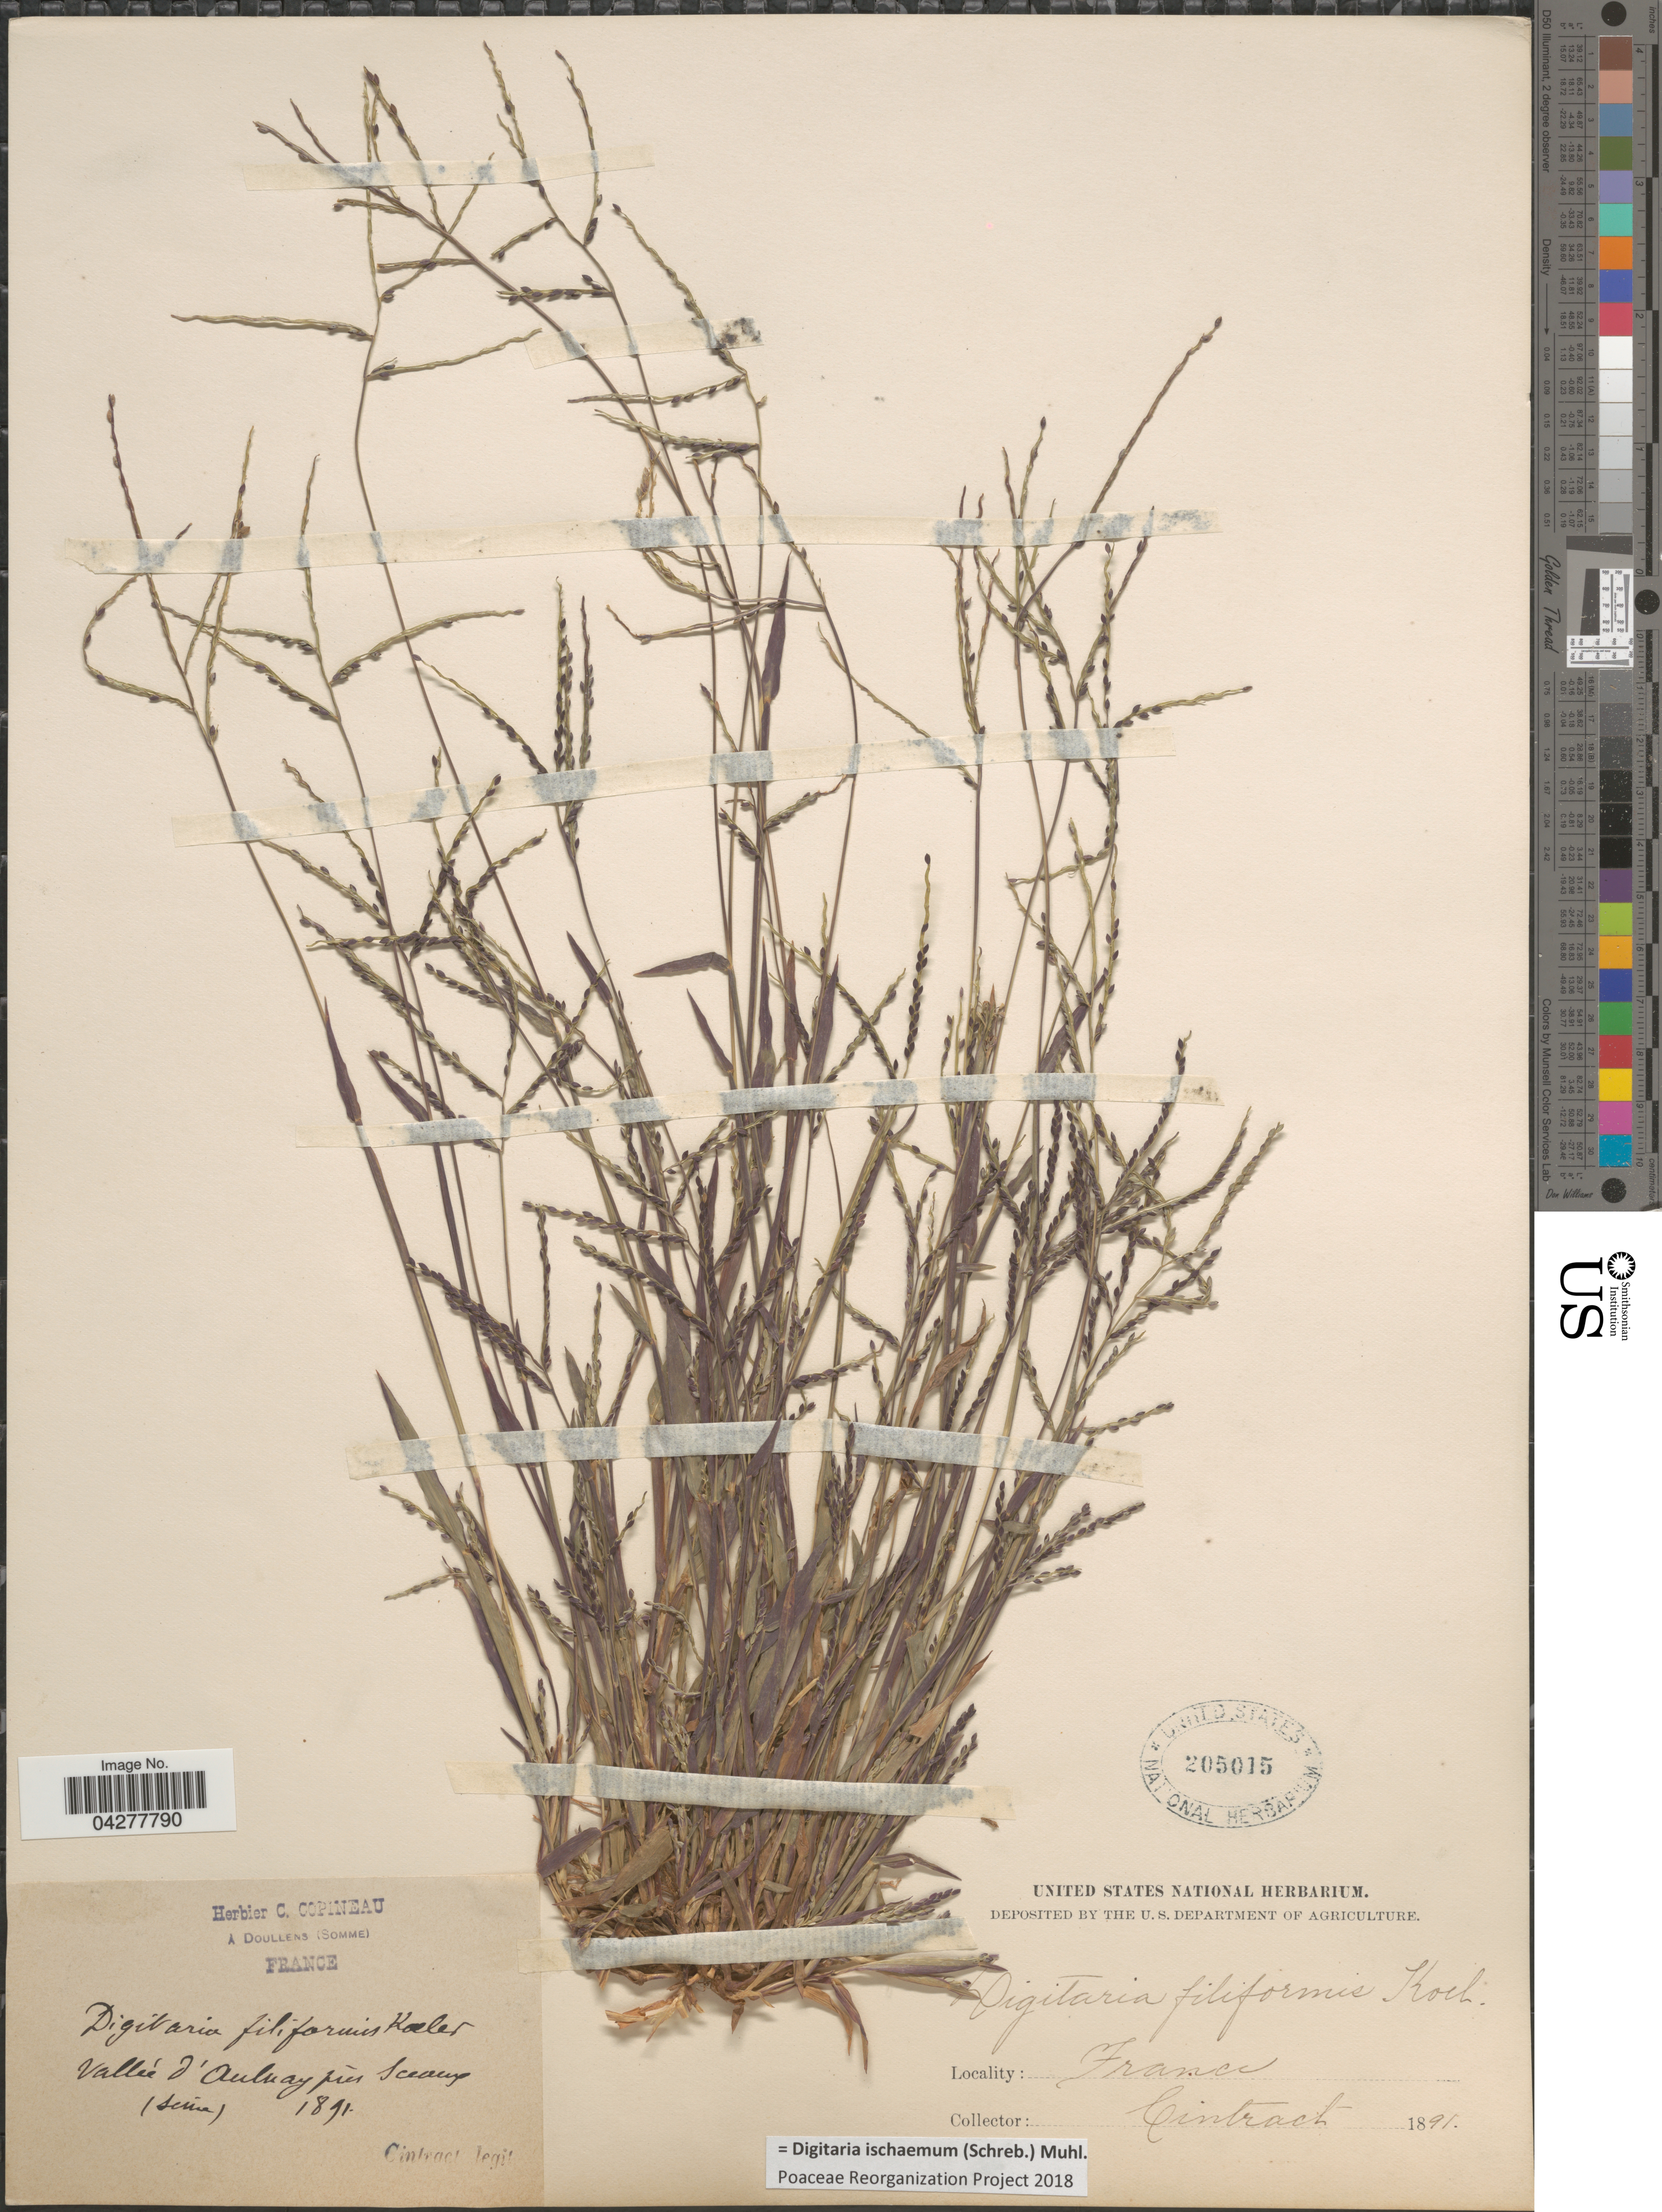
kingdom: Plantae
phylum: Tracheophyta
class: Liliopsida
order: Poales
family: Poaceae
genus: Digitaria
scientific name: Digitaria ischaemum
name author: (Schreber) Schreber ex Muhl.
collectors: Cintract, --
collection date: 1891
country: France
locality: Valleé d'Aulnay près Sceaux (Seine).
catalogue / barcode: US 205015